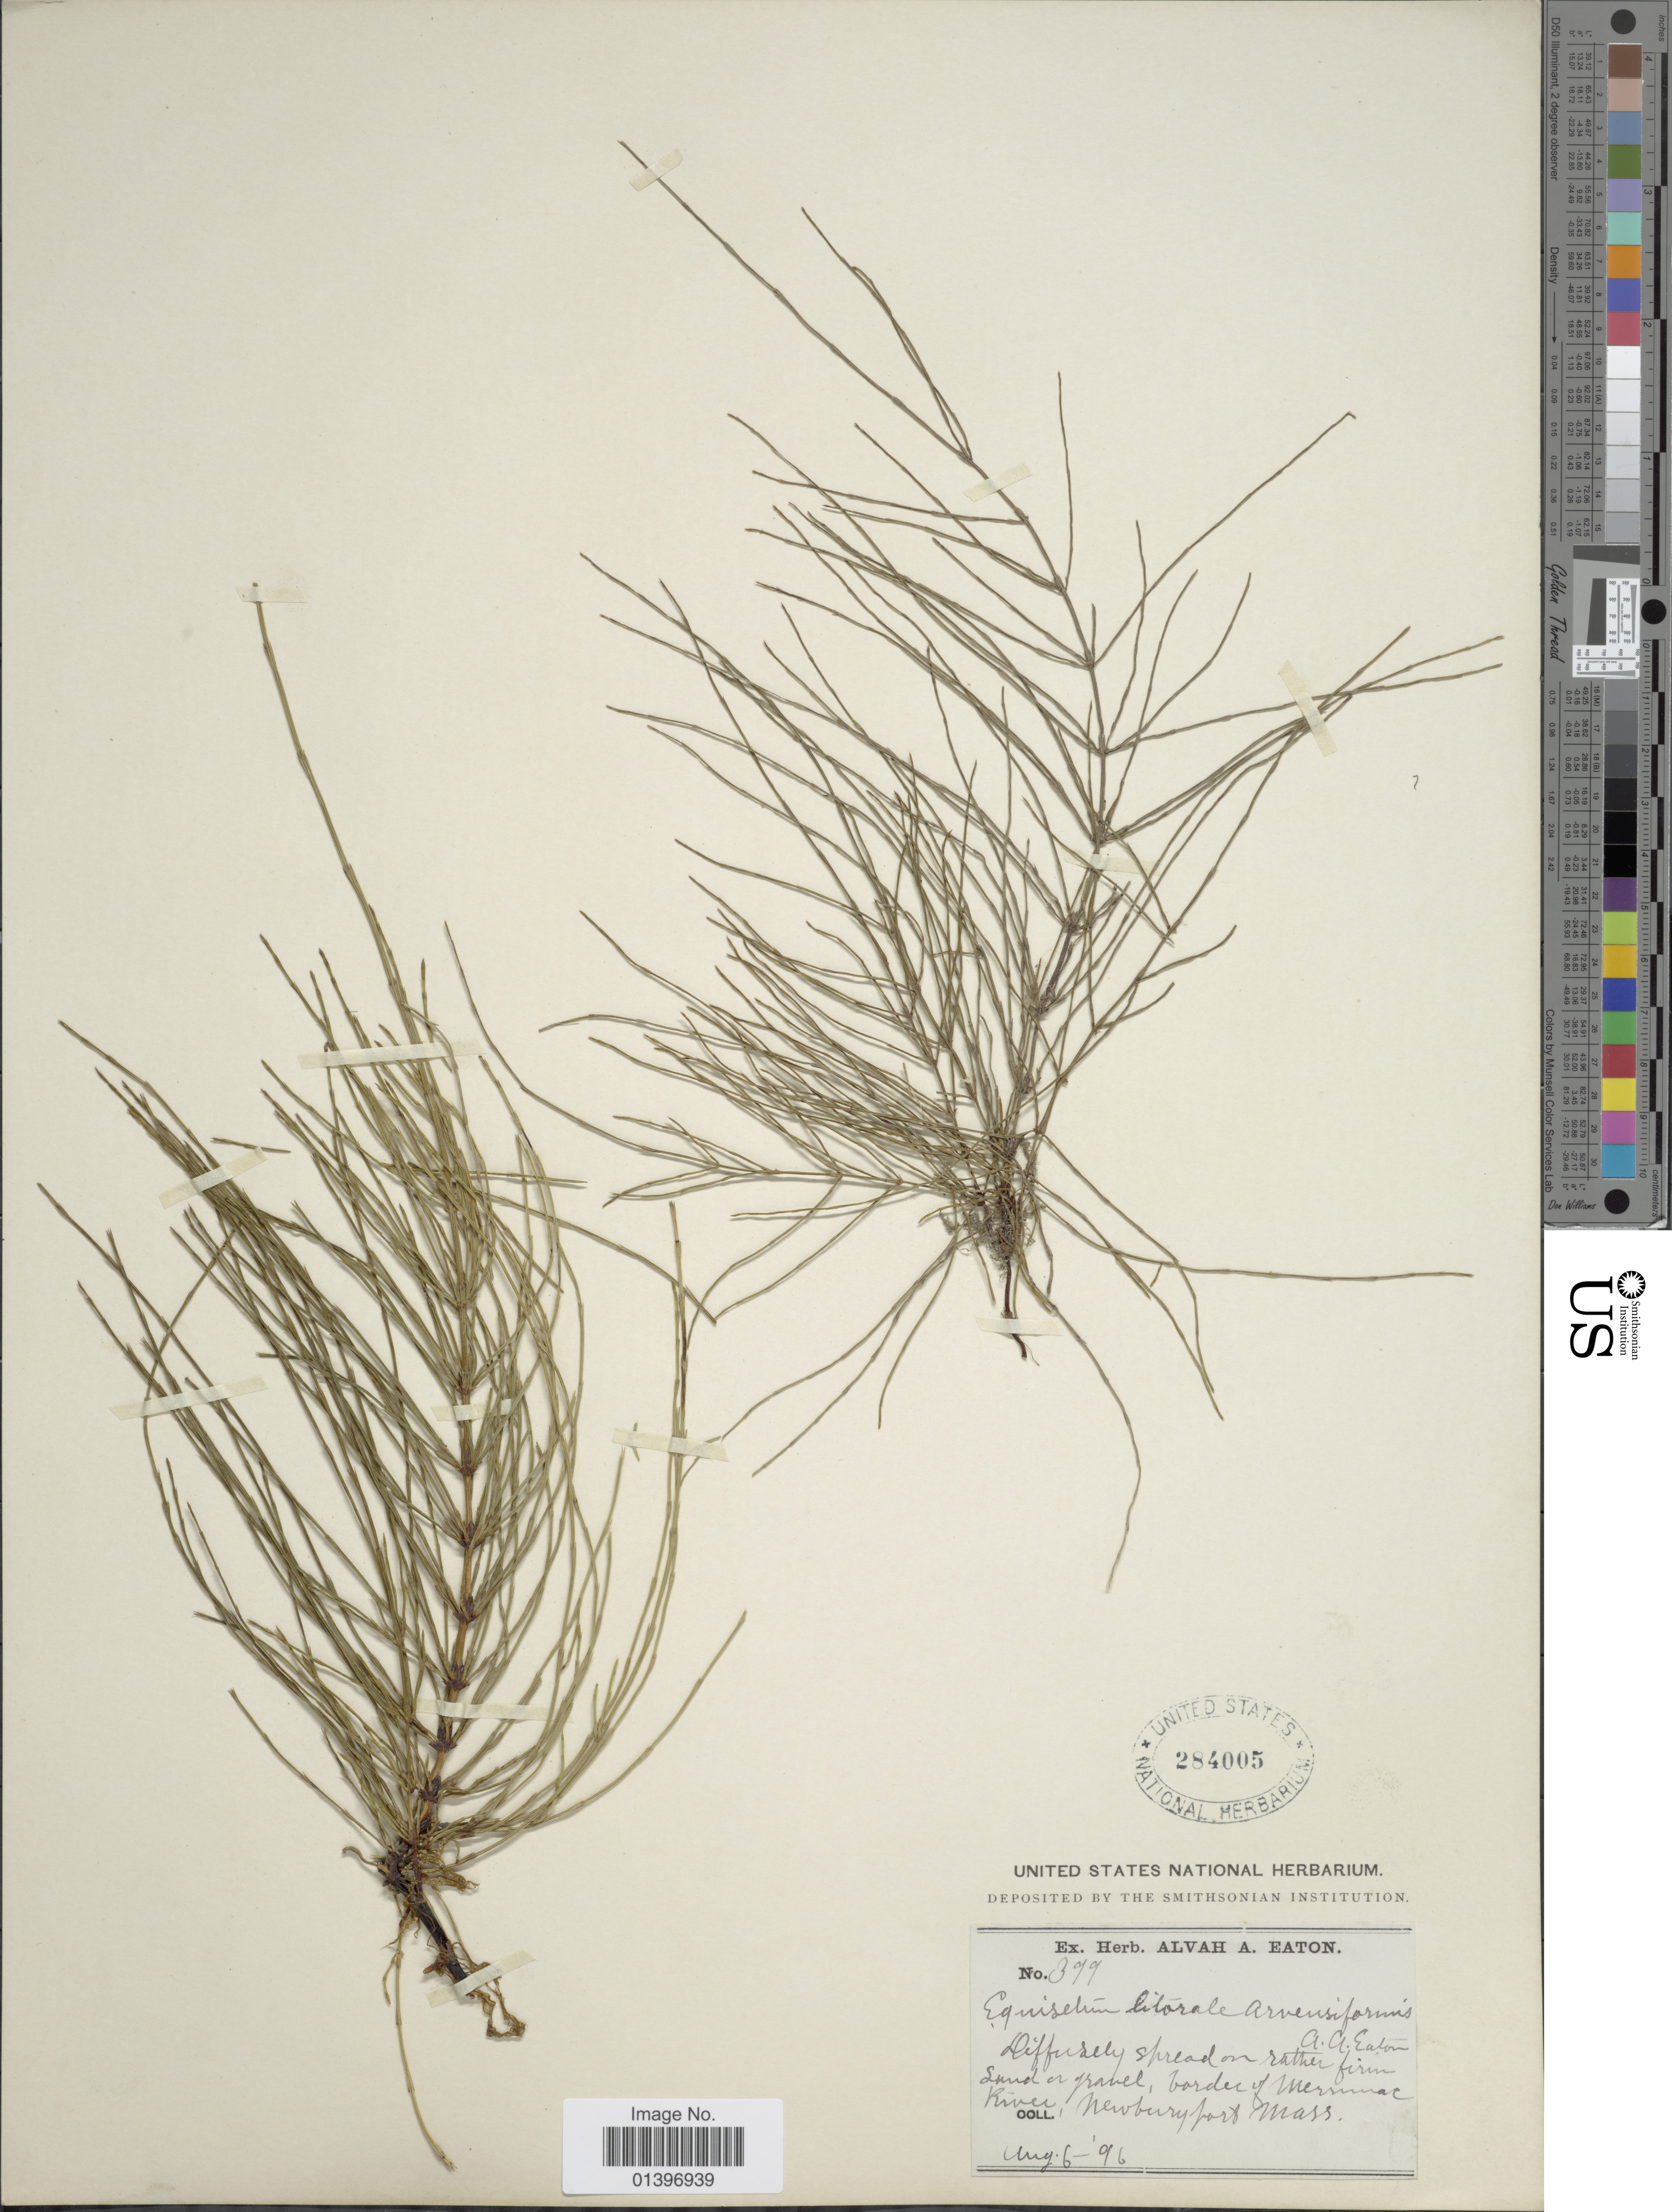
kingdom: Plantae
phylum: Tracheophyta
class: Polypodiopsida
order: Equisetales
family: Equisetaceae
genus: Equisetum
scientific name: Equisetum x litorale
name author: Kuhlw.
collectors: ex herb. Alvah A. Eaton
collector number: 399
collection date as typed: Transcribed d/m/y: 6/8/96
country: United States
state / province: Massachusetts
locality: Diffusely spread on rather firm sand or gravel, border of Merrimac river, Newburyport Mass.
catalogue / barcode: US 284005